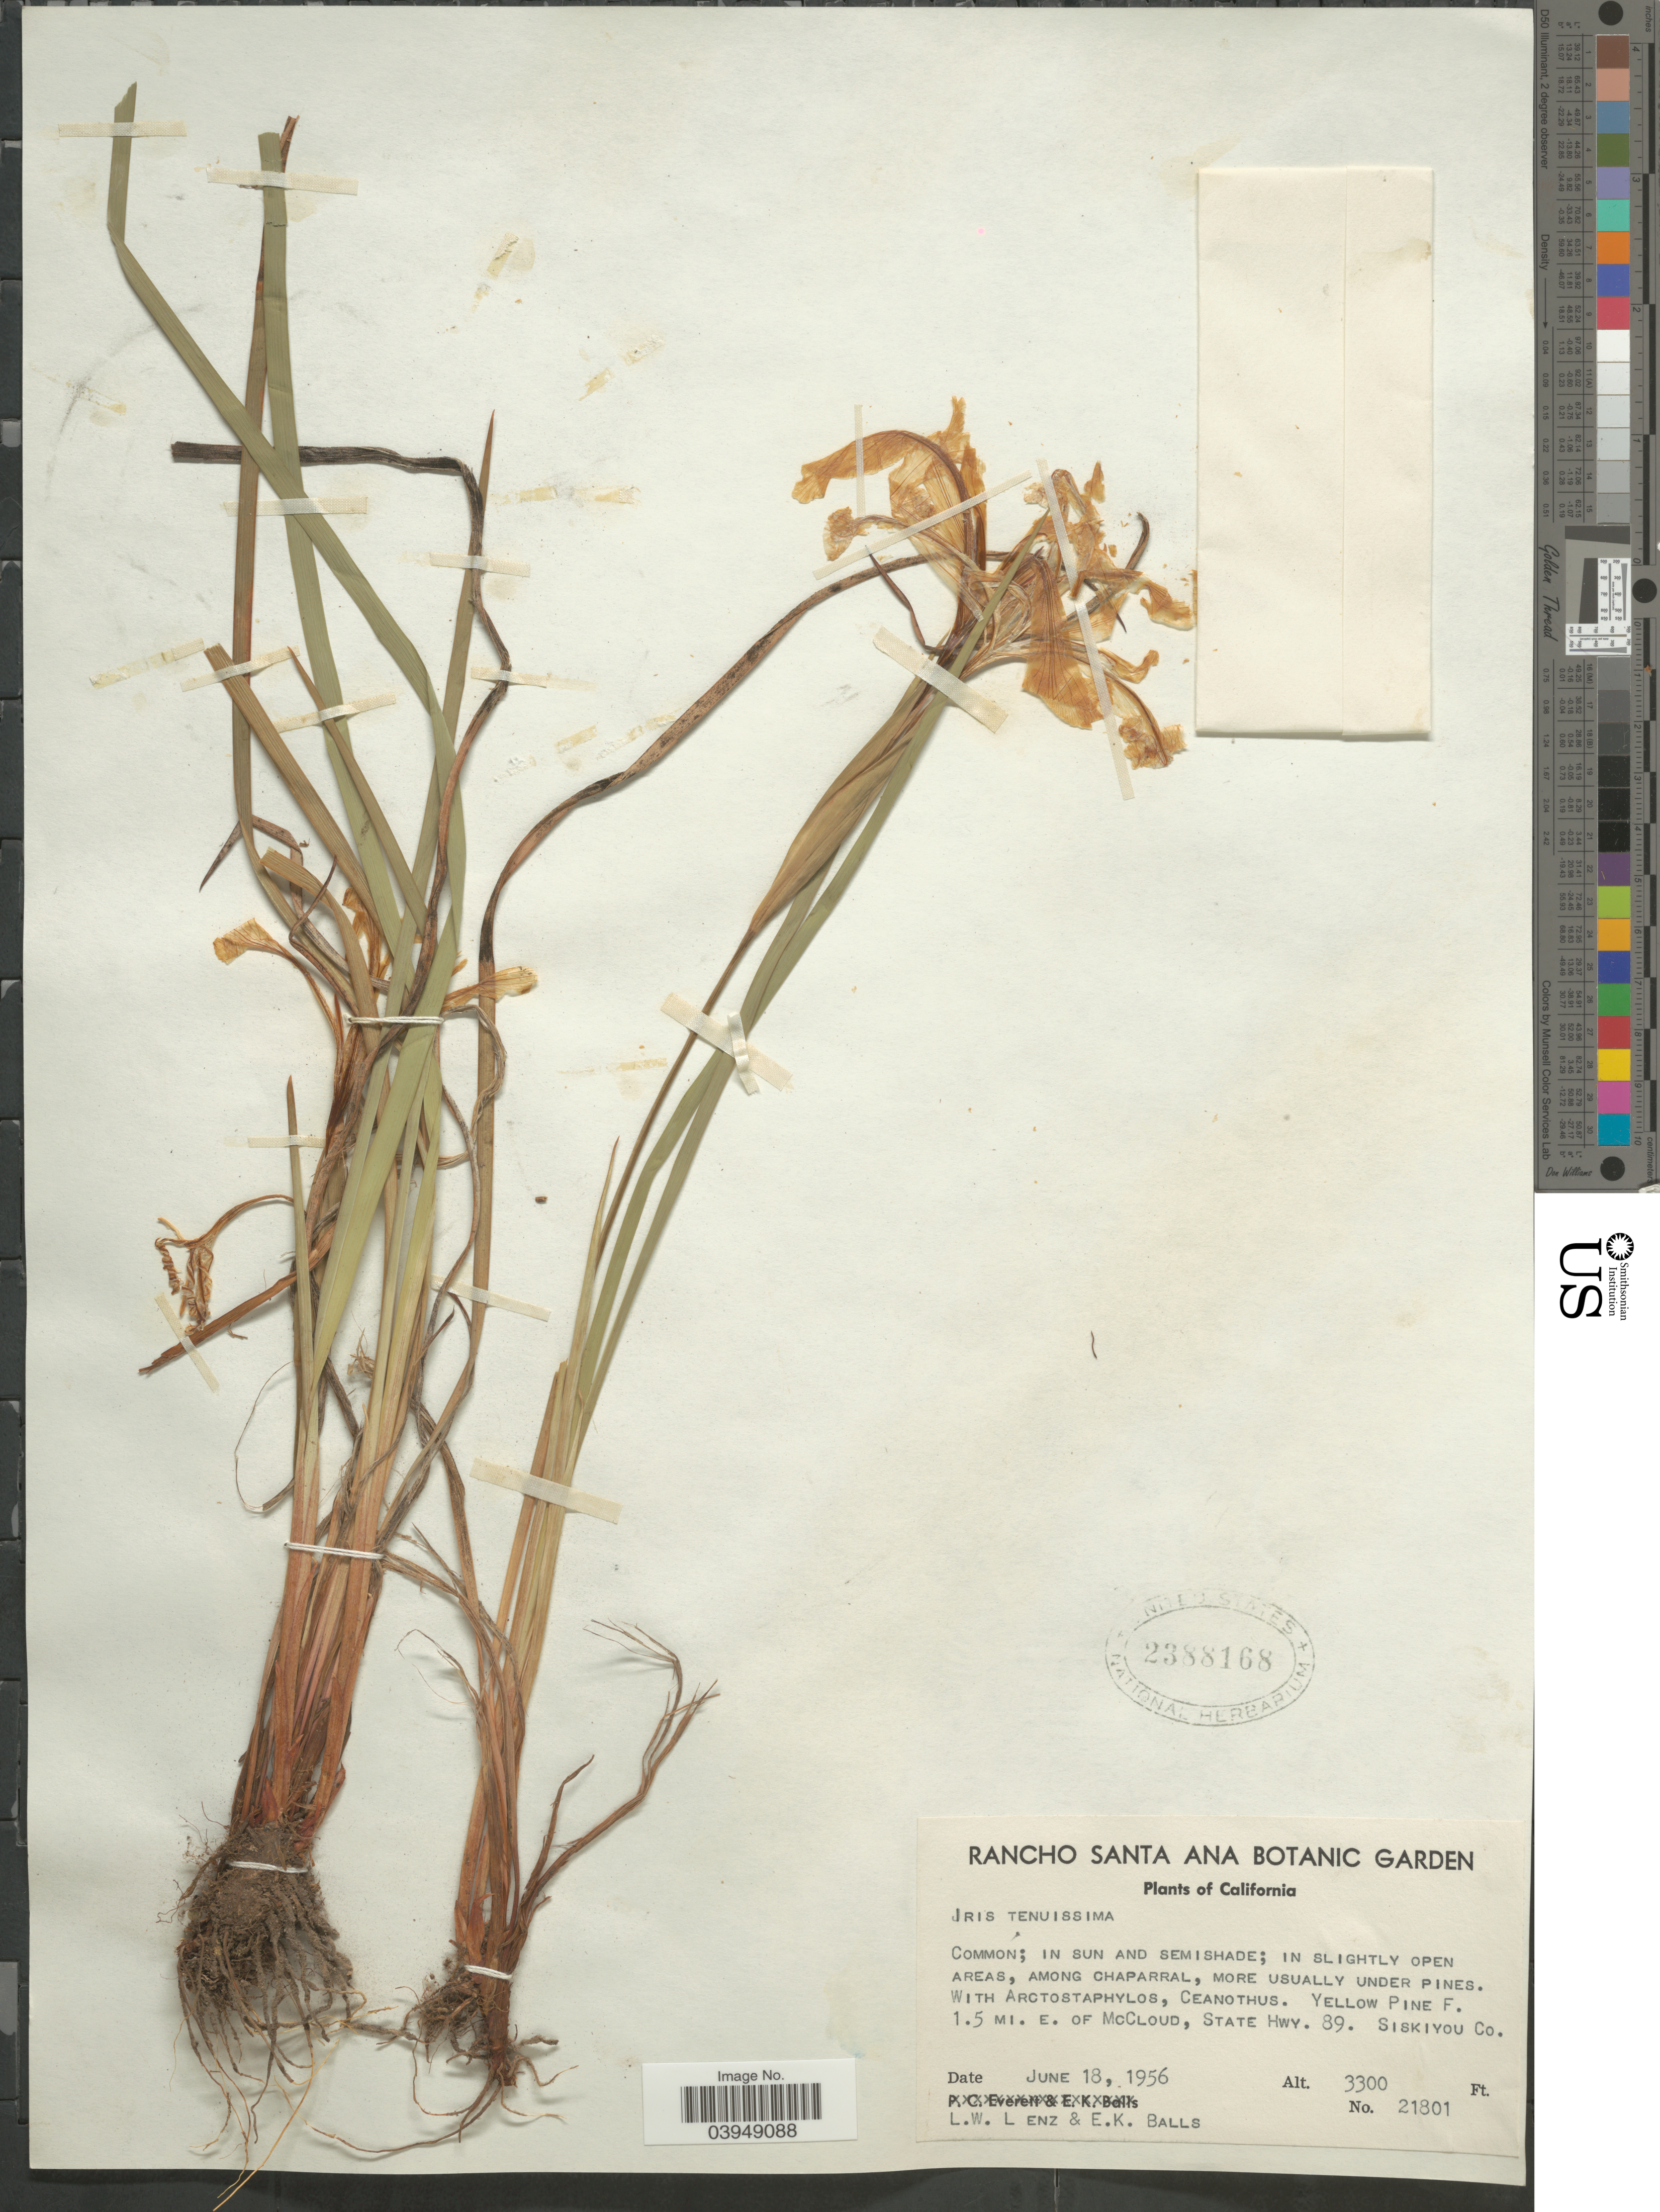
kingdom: Plantae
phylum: Tracheophyta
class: Liliopsida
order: Asparagales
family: Iridaceae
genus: Iris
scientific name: Iris tenuissima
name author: Dykes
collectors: L. Lenz & E. K. Balls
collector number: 21801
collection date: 1956-06-18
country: United States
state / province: California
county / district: Siskiyou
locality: Yellow Pine F. 1.5 mi. e. of McCloud, State Hwy. 89. Siskiyou Co.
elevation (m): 1006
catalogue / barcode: US 2388168